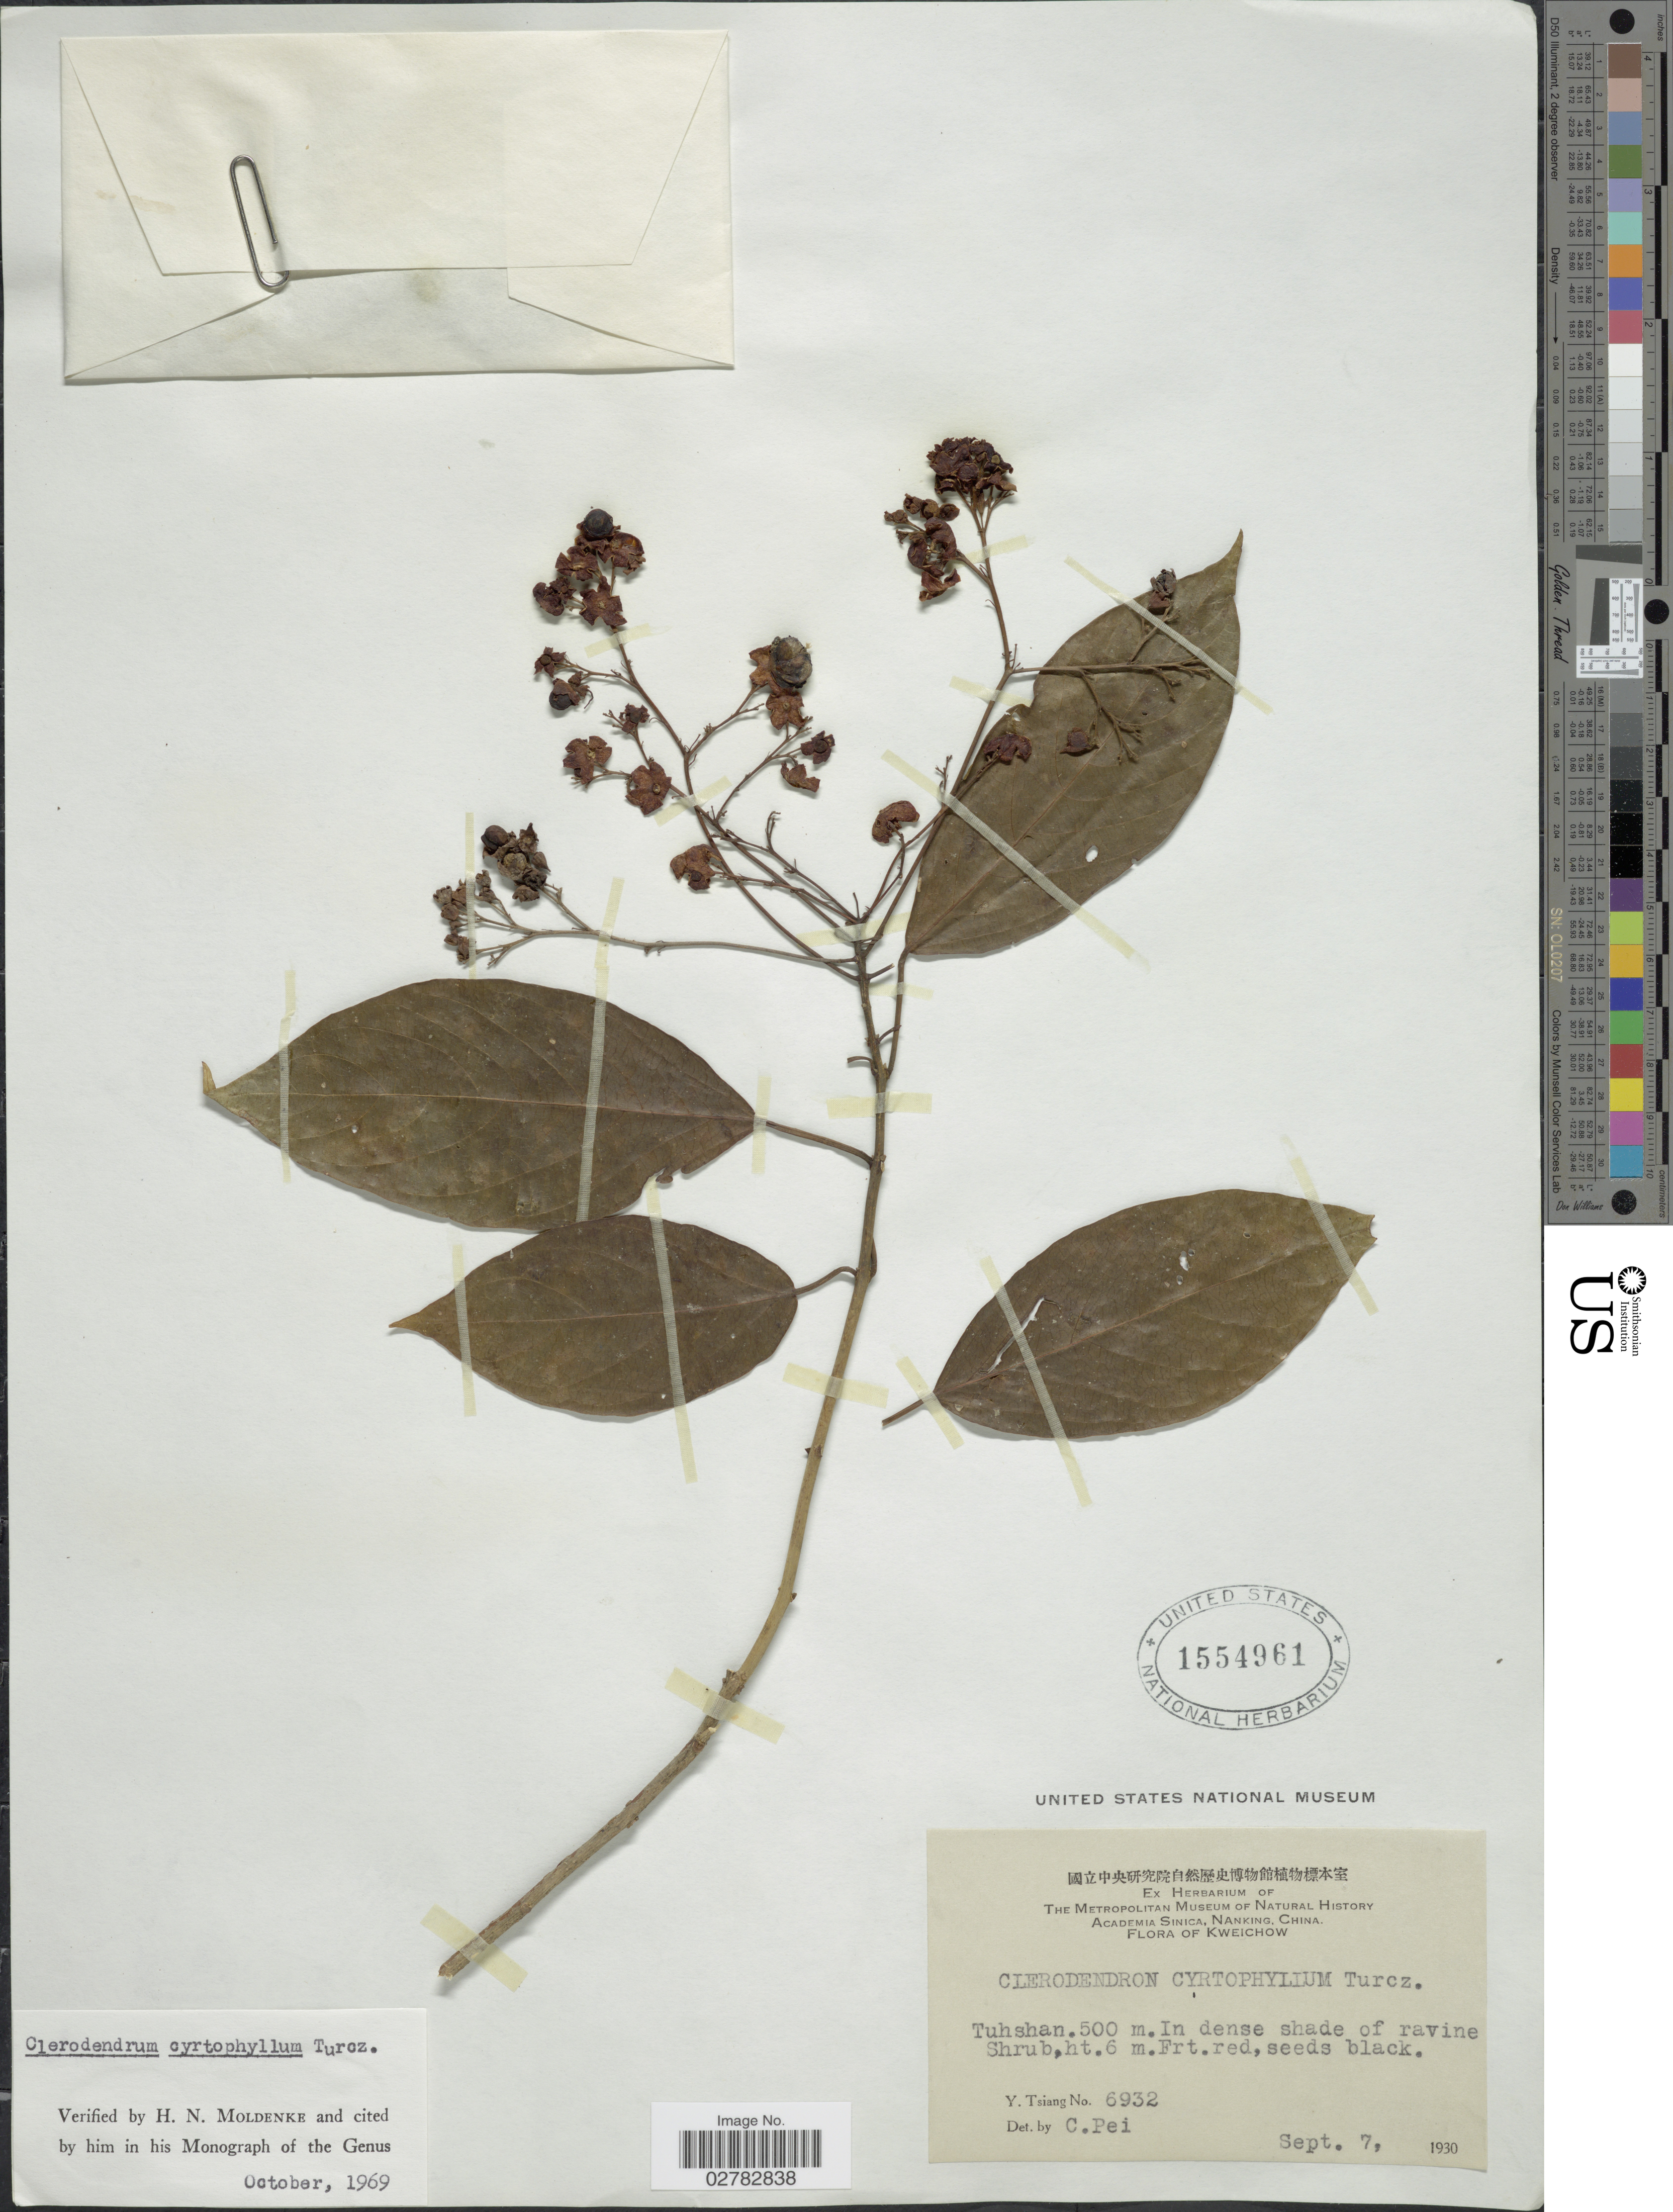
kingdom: Plantae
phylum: Tracheophyta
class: Magnoliopsida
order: Lamiales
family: Lamiaceae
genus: Clerodendrum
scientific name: Clerodendrum cyrtophyllum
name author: Turcz.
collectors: Y. Tsiang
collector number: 6932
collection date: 1930-09-07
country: China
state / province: Guizhou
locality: Kweichow. Tuhshan.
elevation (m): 500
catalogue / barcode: US 1554961